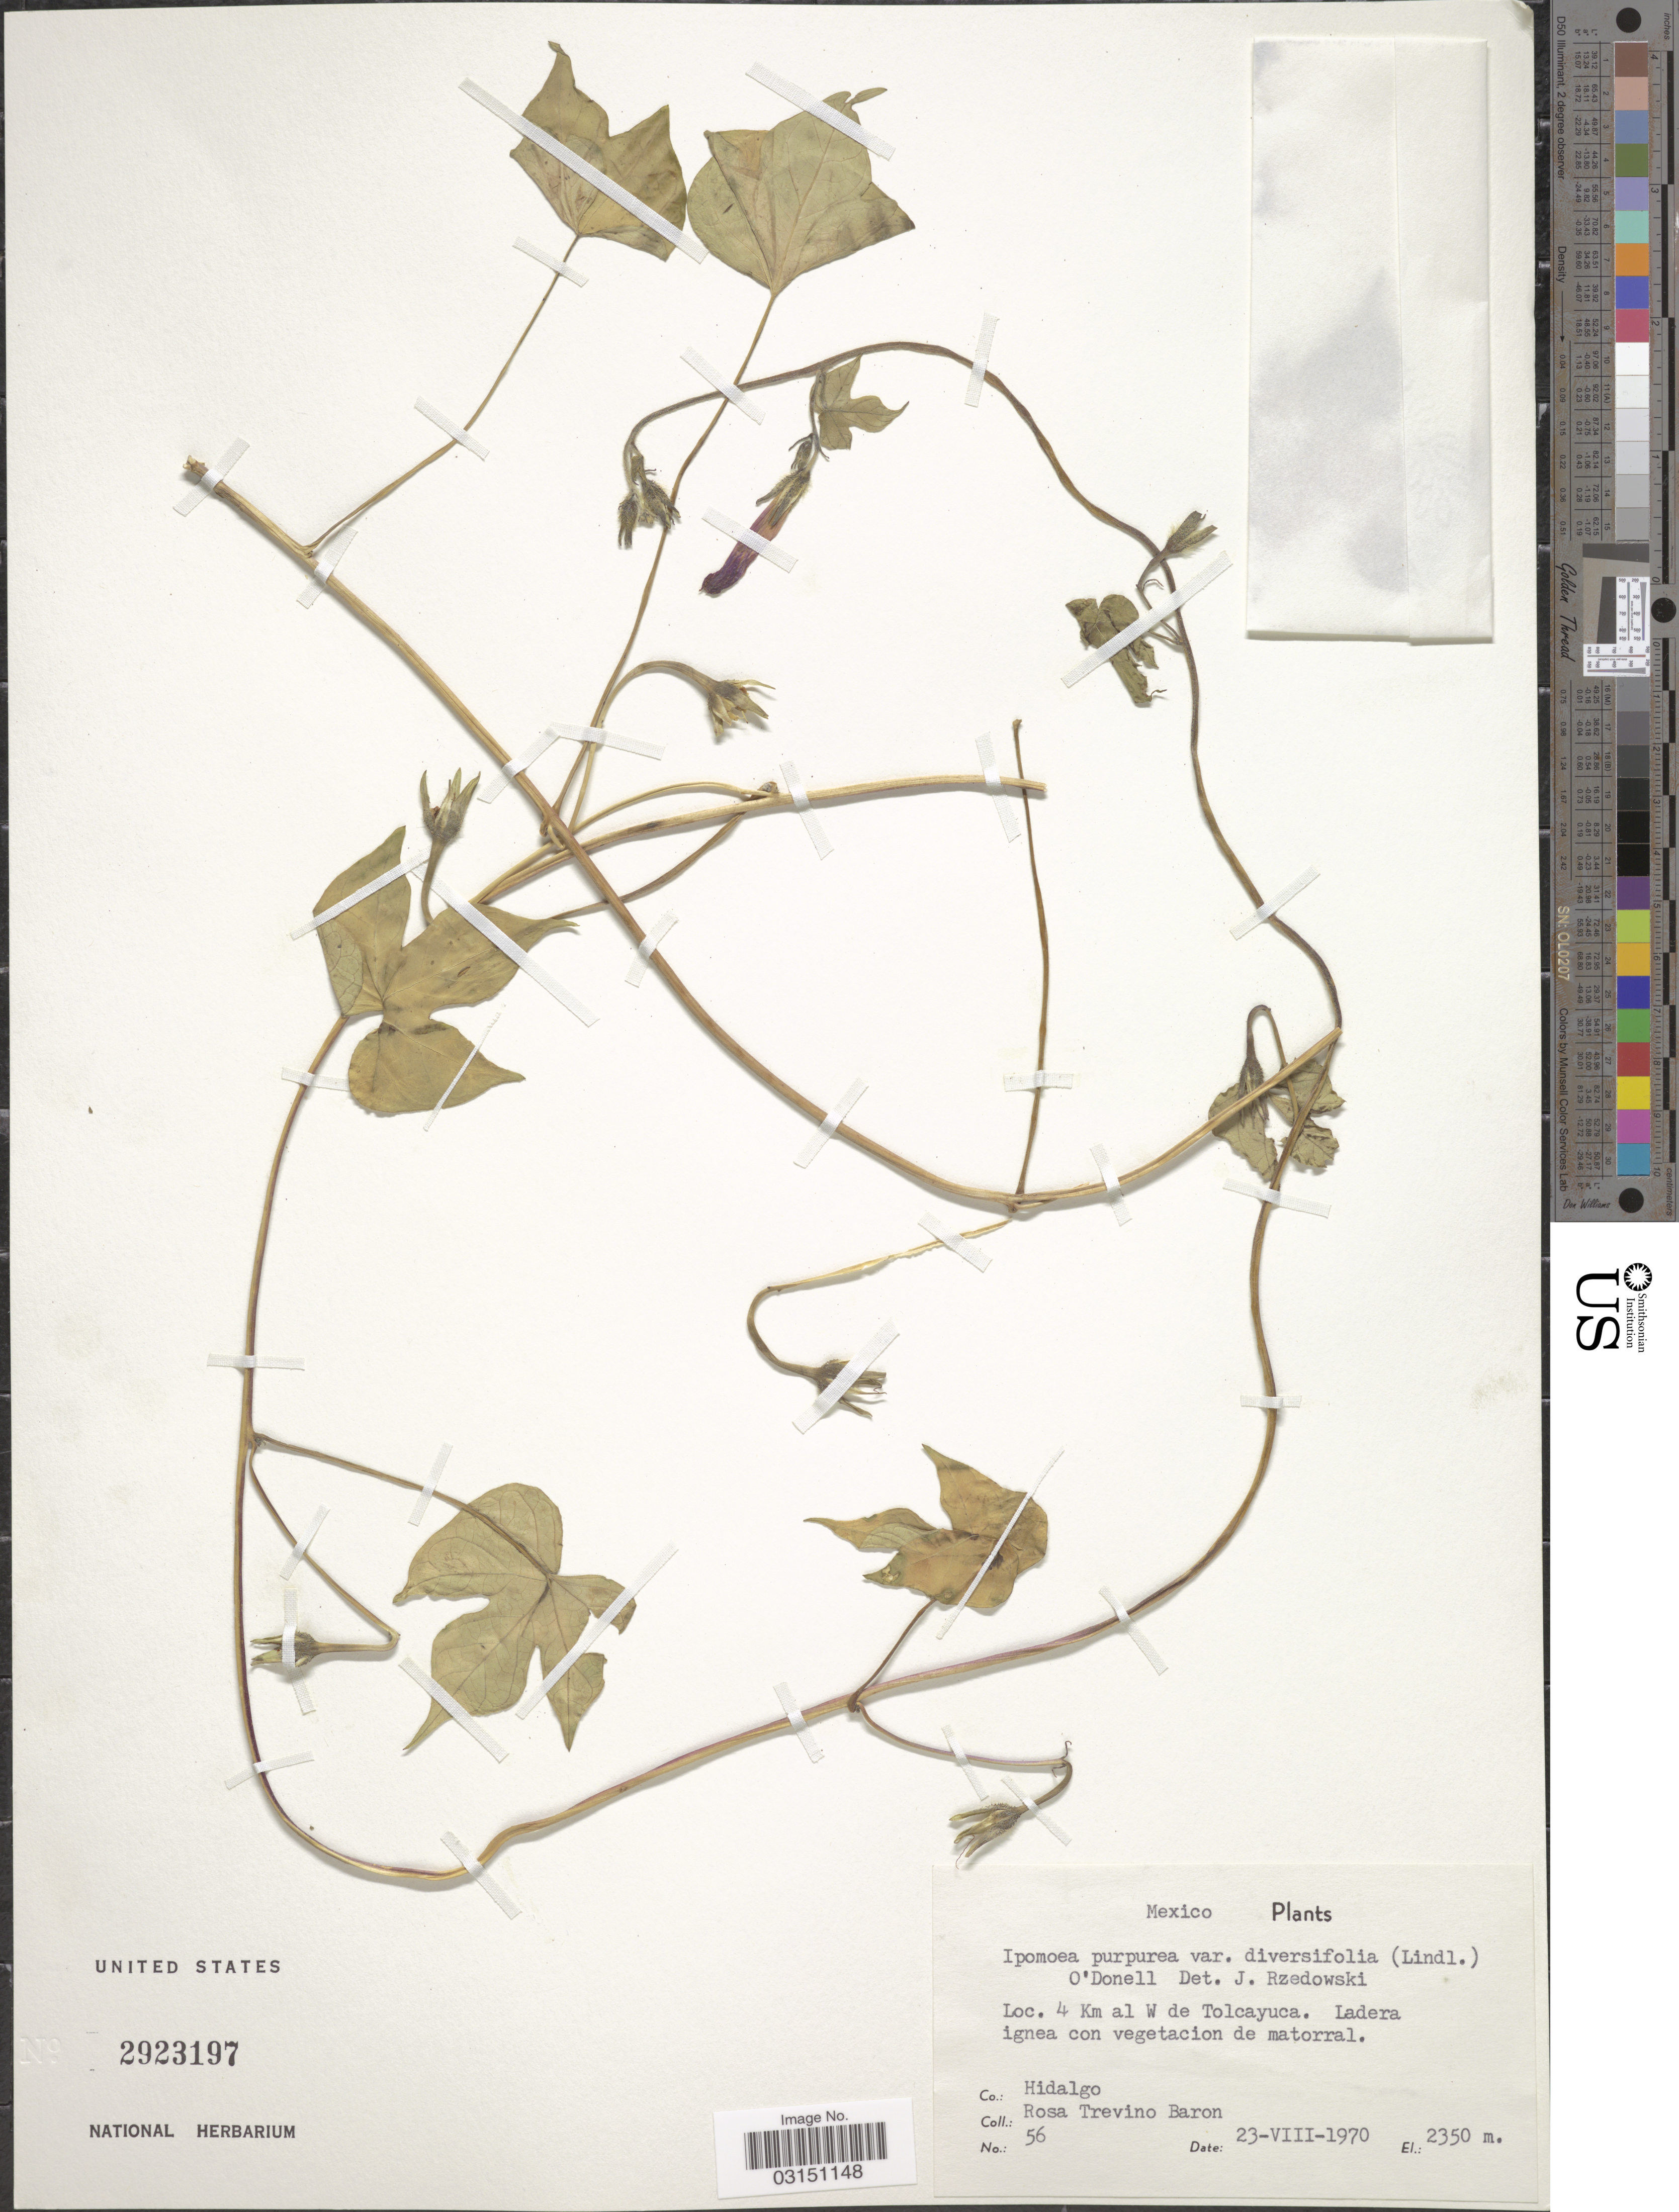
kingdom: Plantae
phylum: Tracheophyta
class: Magnoliopsida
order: Solanales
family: Convolvulaceae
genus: Ipomoea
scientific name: Ipomoea purpurea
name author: (L.) Roth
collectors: Trevino B., R.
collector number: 56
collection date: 1970-08-23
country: Mexico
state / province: Hidalgo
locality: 4 Km al W de Tolcayuca. Co.: Hidalgo.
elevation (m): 2350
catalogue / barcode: US 2923197